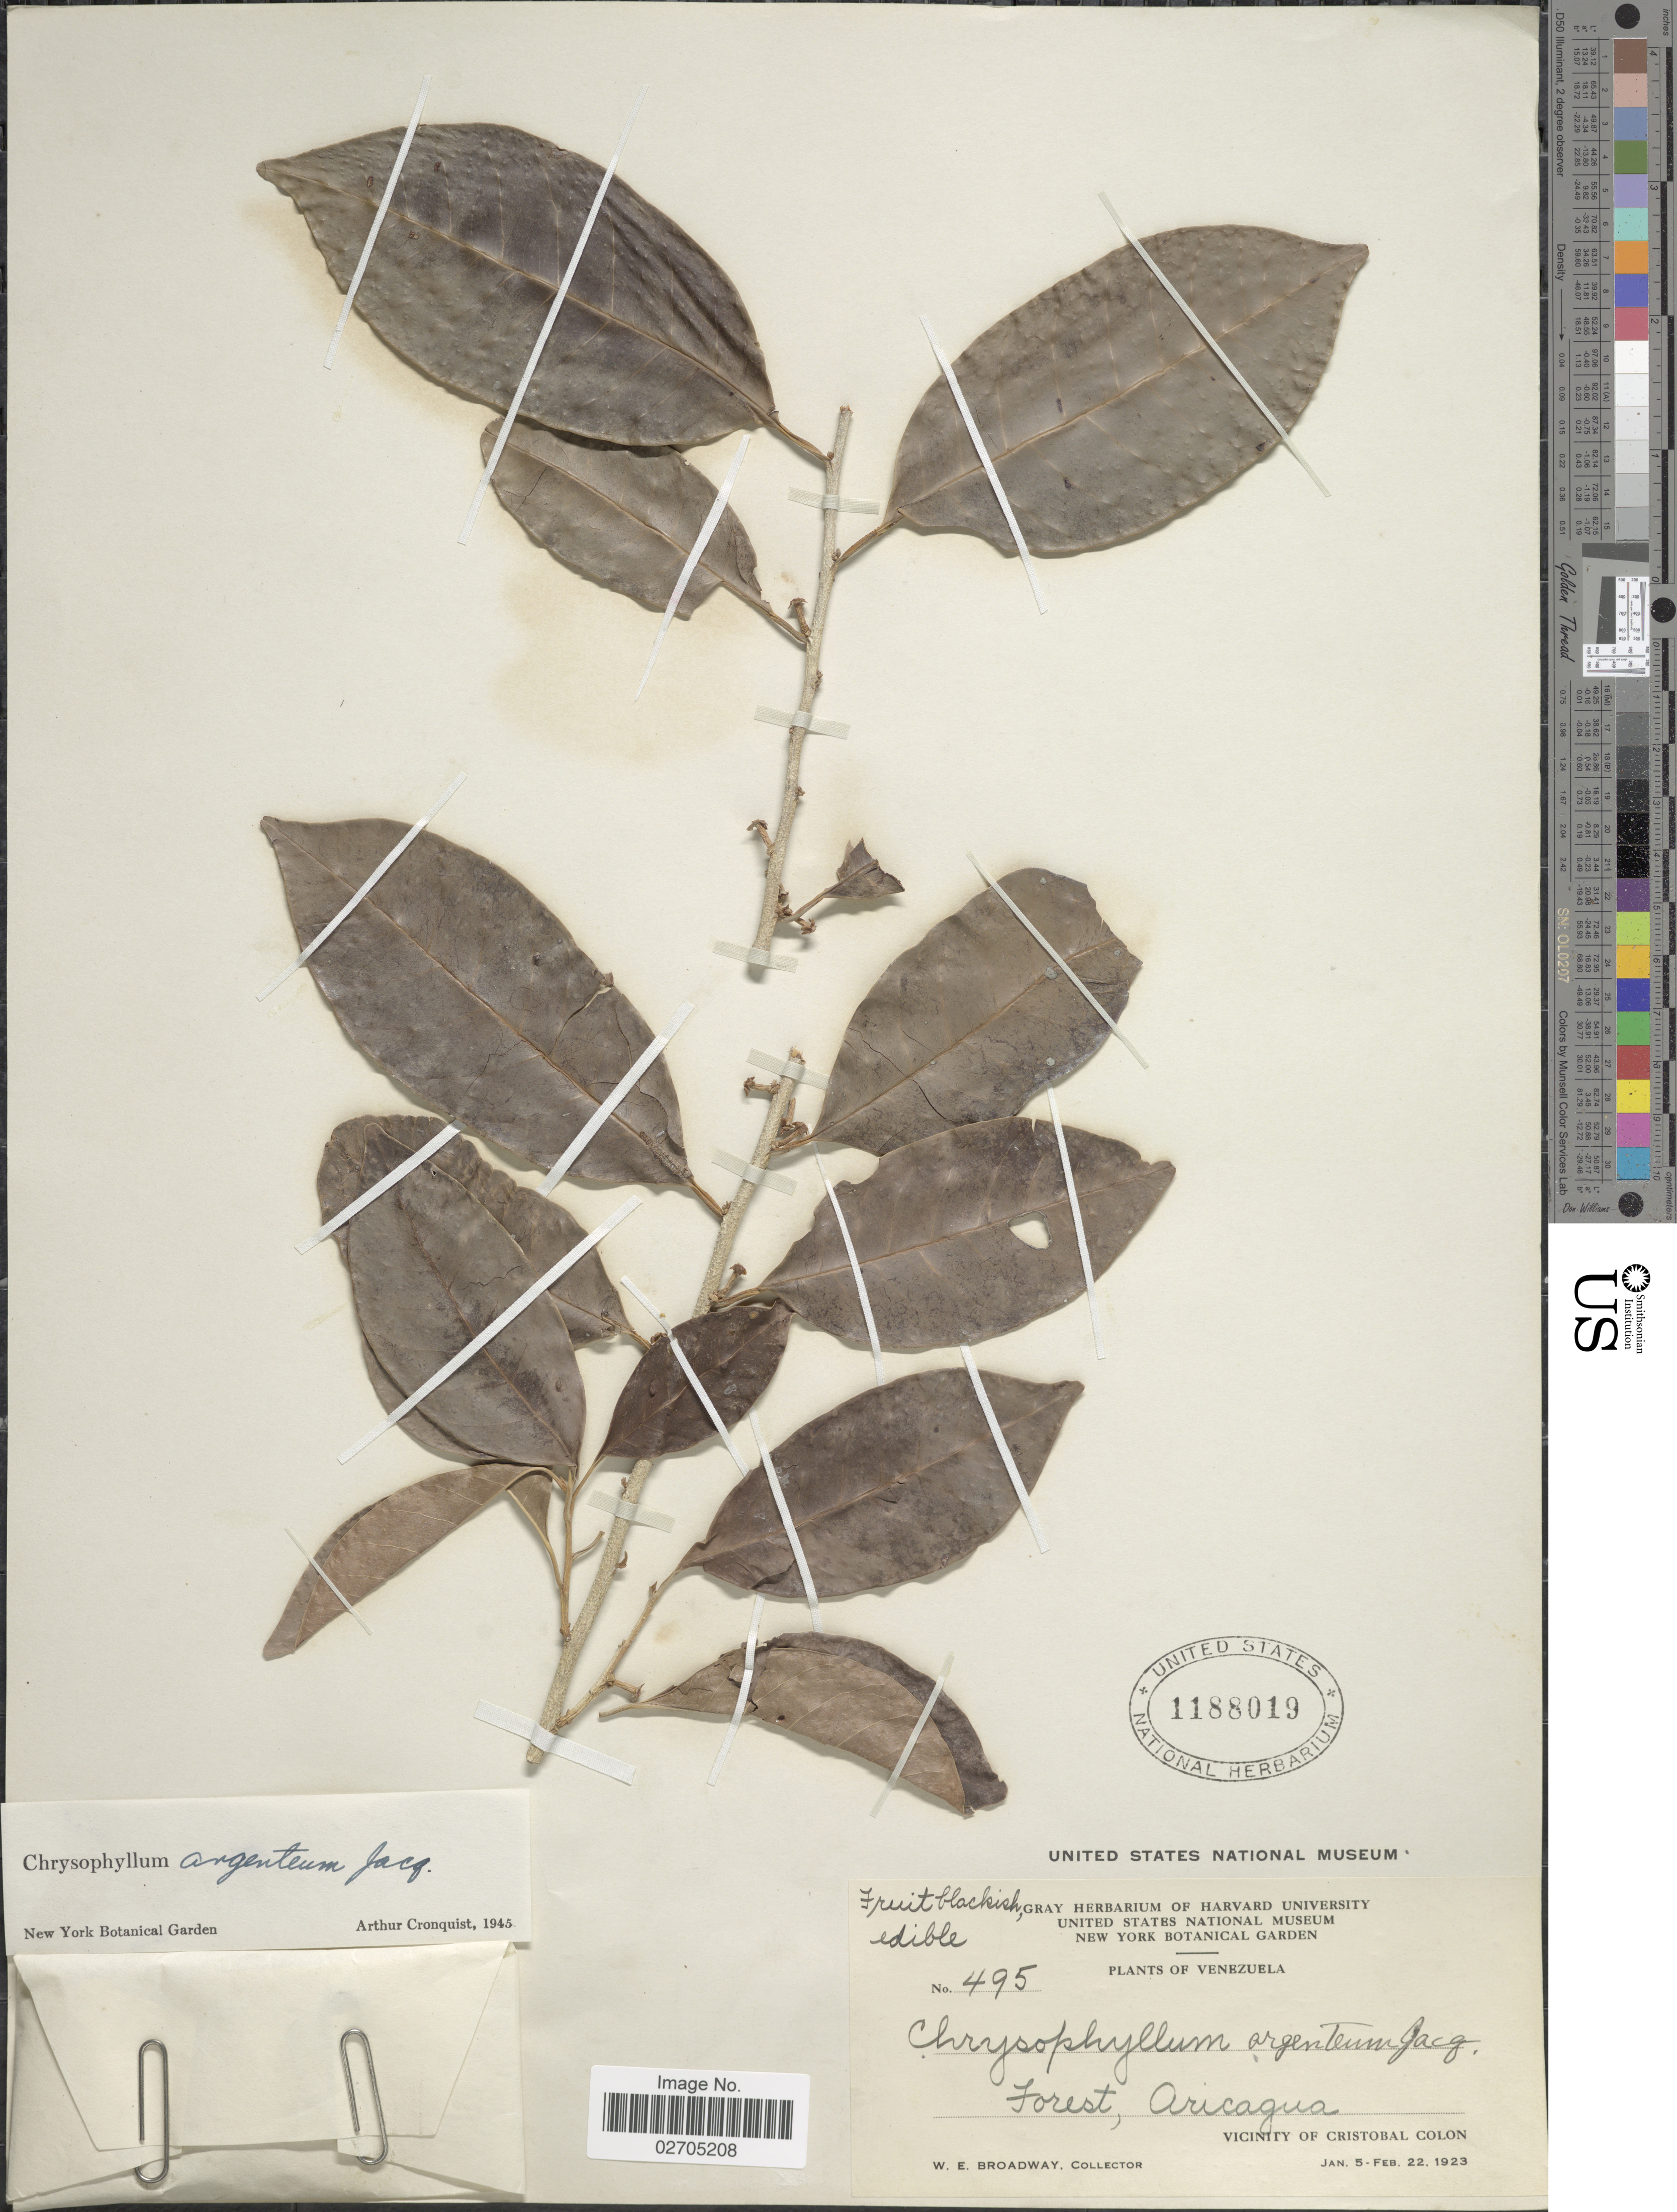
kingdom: Plantae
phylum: Tracheophyta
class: Magnoliopsida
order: Ericales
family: Sapotaceae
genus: Chrysophyllum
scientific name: Chrysophyllum argenteum subsp. argenteum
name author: Jacq.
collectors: W. E. Broadway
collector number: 495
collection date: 1923-01-05/1923-02-22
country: Venezuela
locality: Forest, Aricagua, Vicinity of Cristobal Colon.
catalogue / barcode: US 1188019